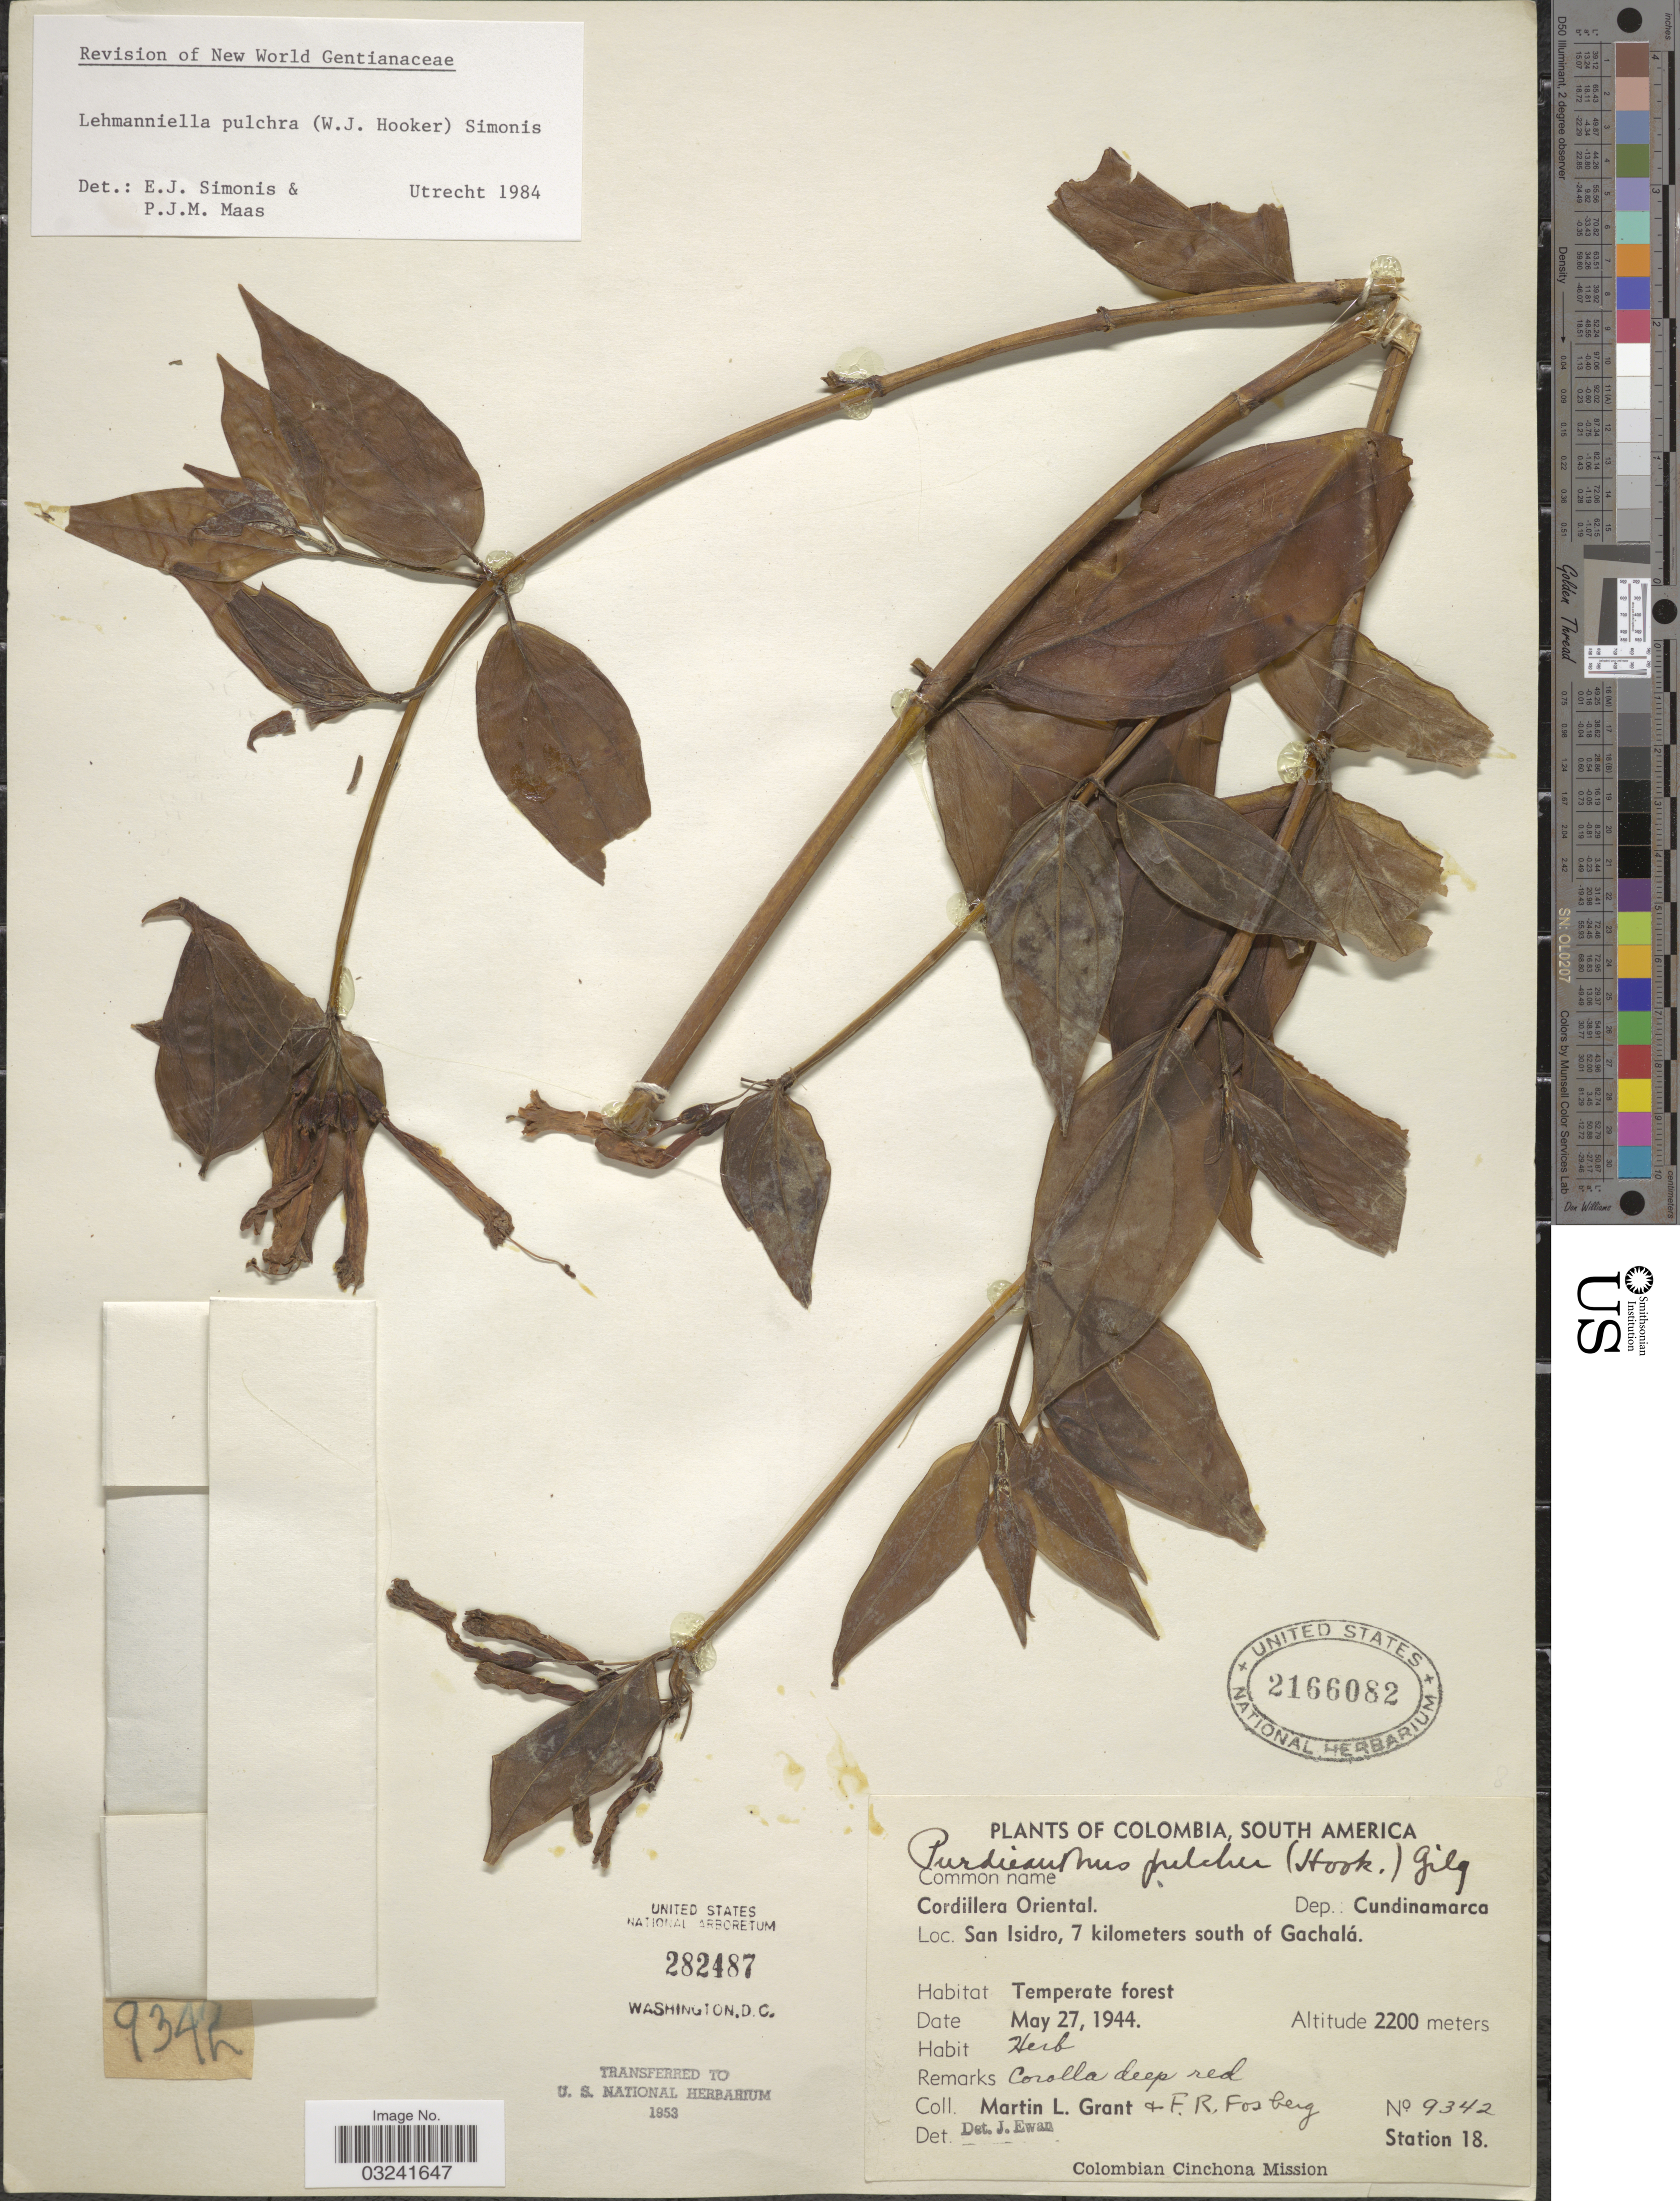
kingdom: Plantae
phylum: Tracheophyta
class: Magnoliopsida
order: Gentianales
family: Gentianaceae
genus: Lehmanniella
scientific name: Lehmanniella pulchra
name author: (Hook.) J.E. Simonis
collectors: M. L. Grant & F. R. Fosberg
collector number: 9342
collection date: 1944-05-27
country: Colombia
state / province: Cundinamarca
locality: Cordillera Oriental, Dep.: Cundinamarca, San Isidro, 7 kilometers south of Gachalá.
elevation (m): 2200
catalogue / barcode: US 2166082